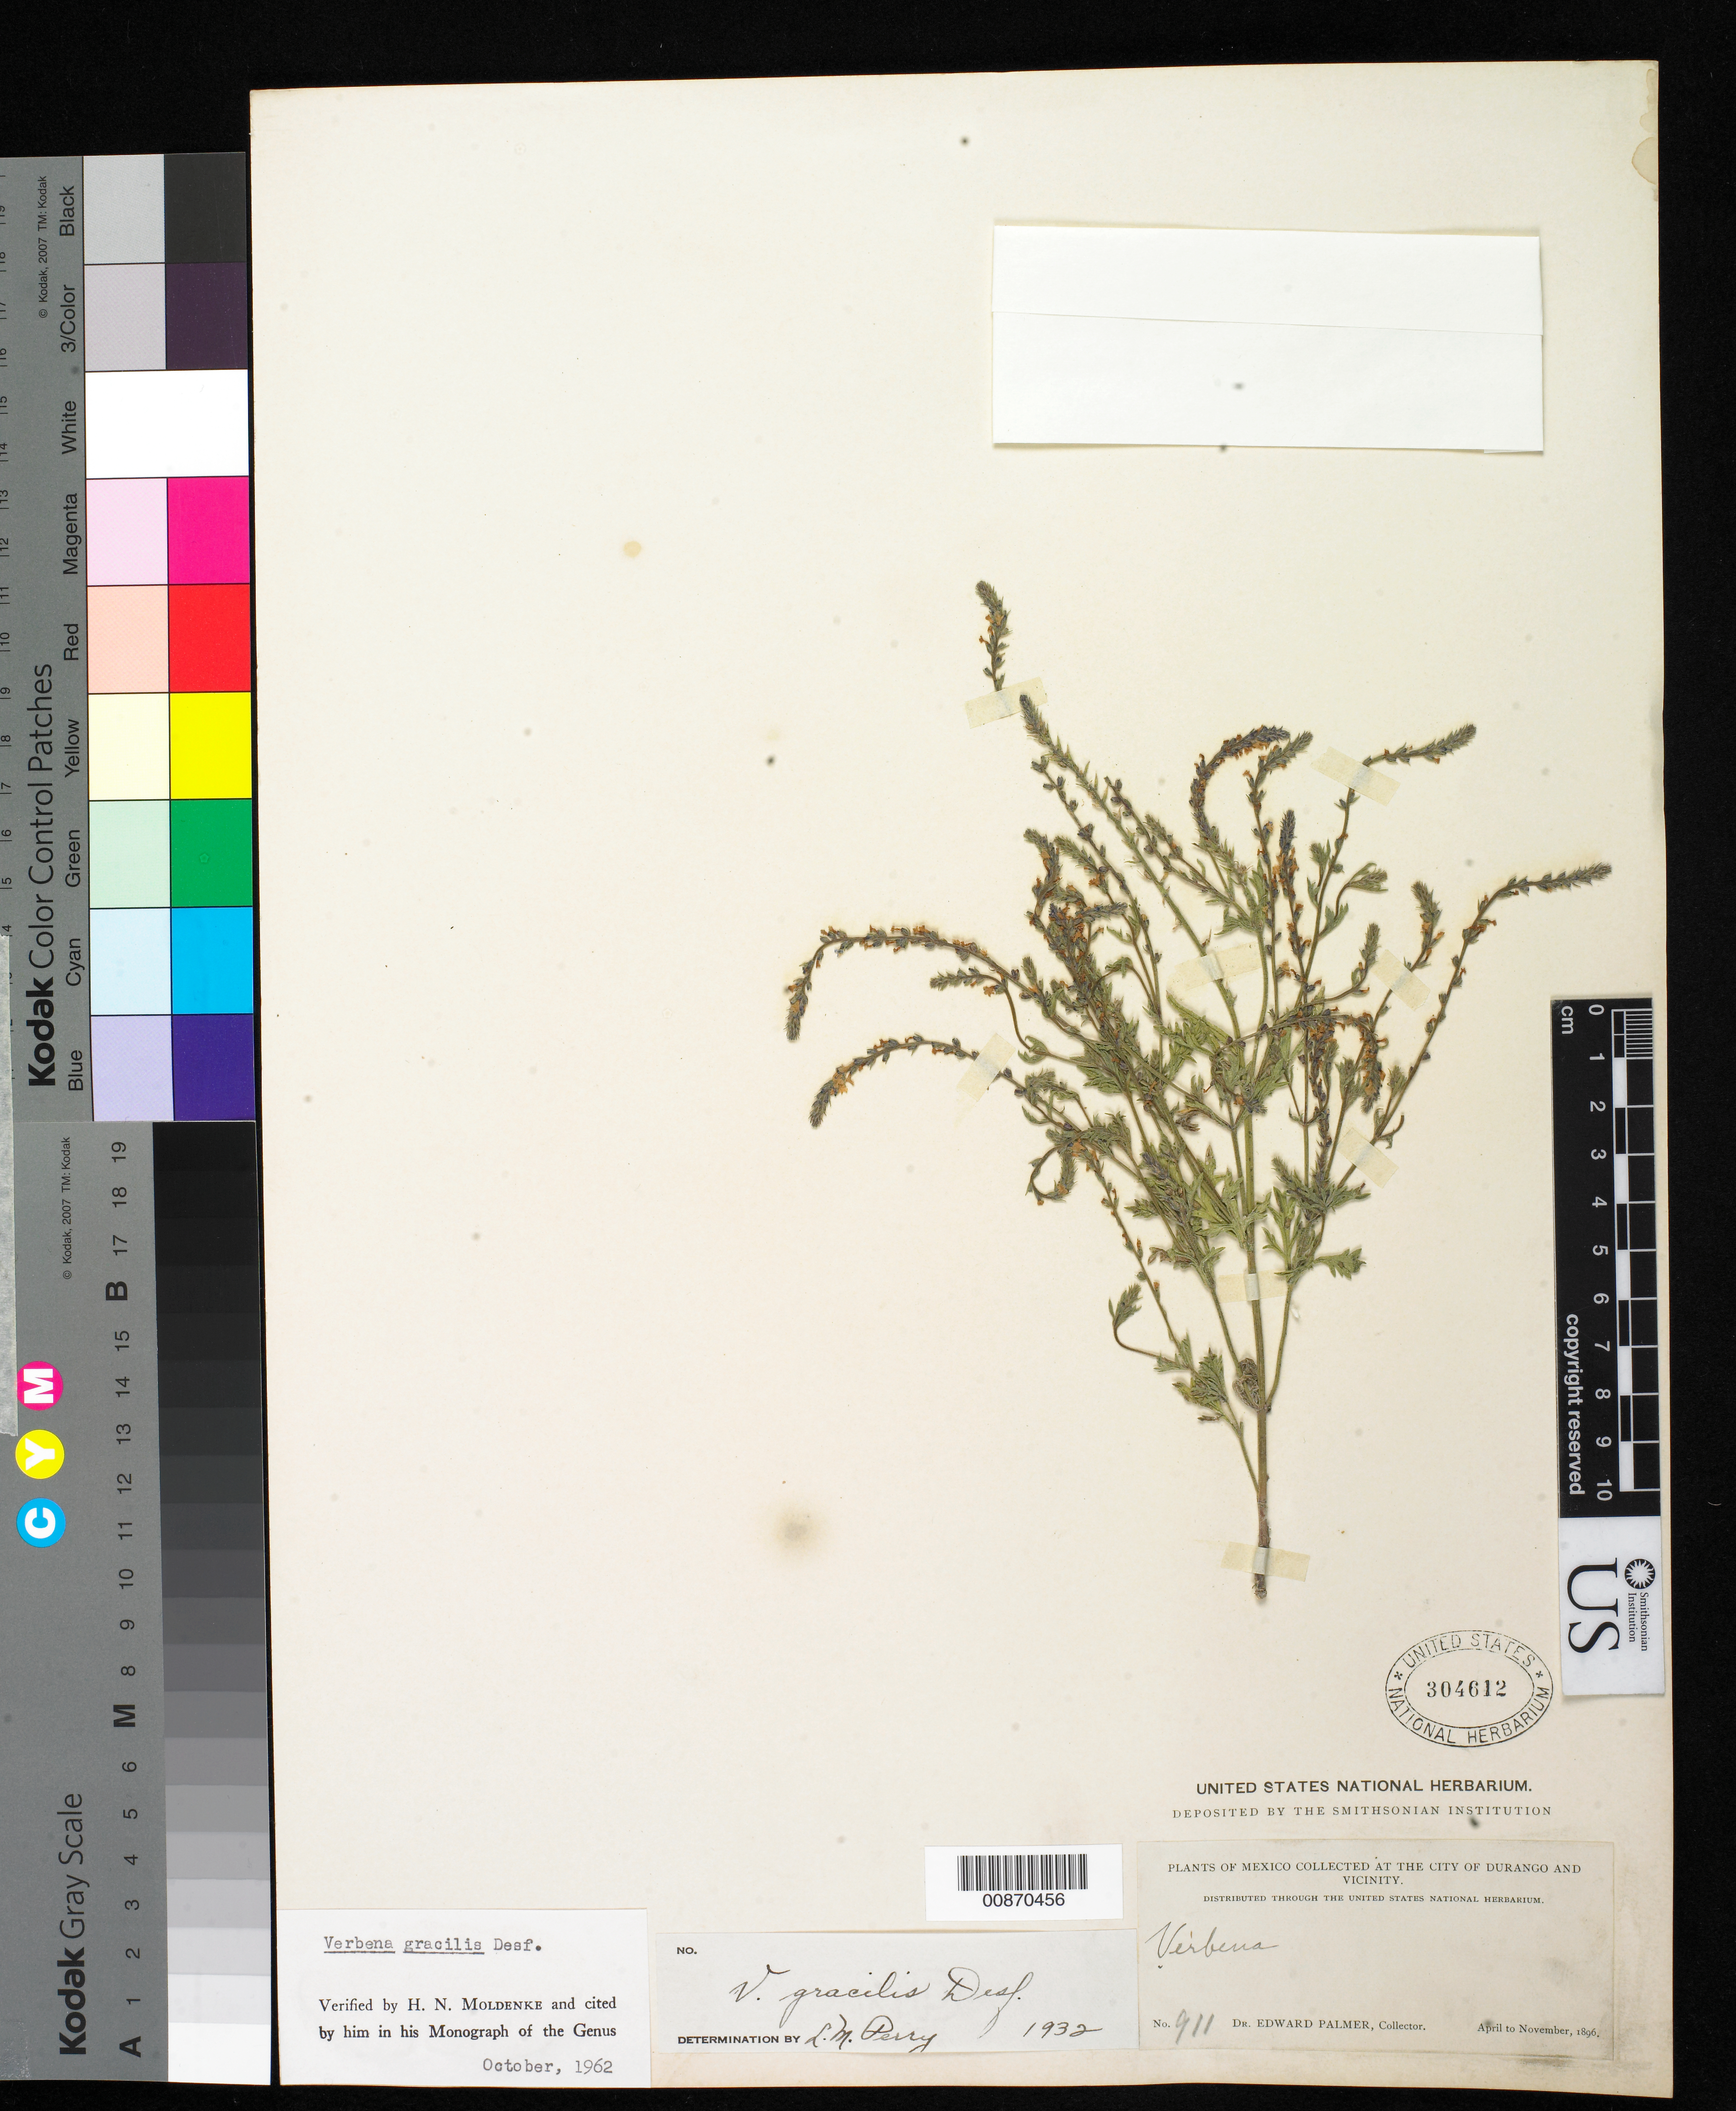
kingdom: Plantae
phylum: Tracheophyta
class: Magnoliopsida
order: Lamiales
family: Verbenaceae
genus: Verbena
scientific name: Verbena gracilis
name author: Desf.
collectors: E. Palmer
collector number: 911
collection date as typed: Apr 1896 to -- Nov 1896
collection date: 1896-04/1896-11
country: Mexico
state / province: Durango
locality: City of Durango and vicinity.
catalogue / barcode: US 304612